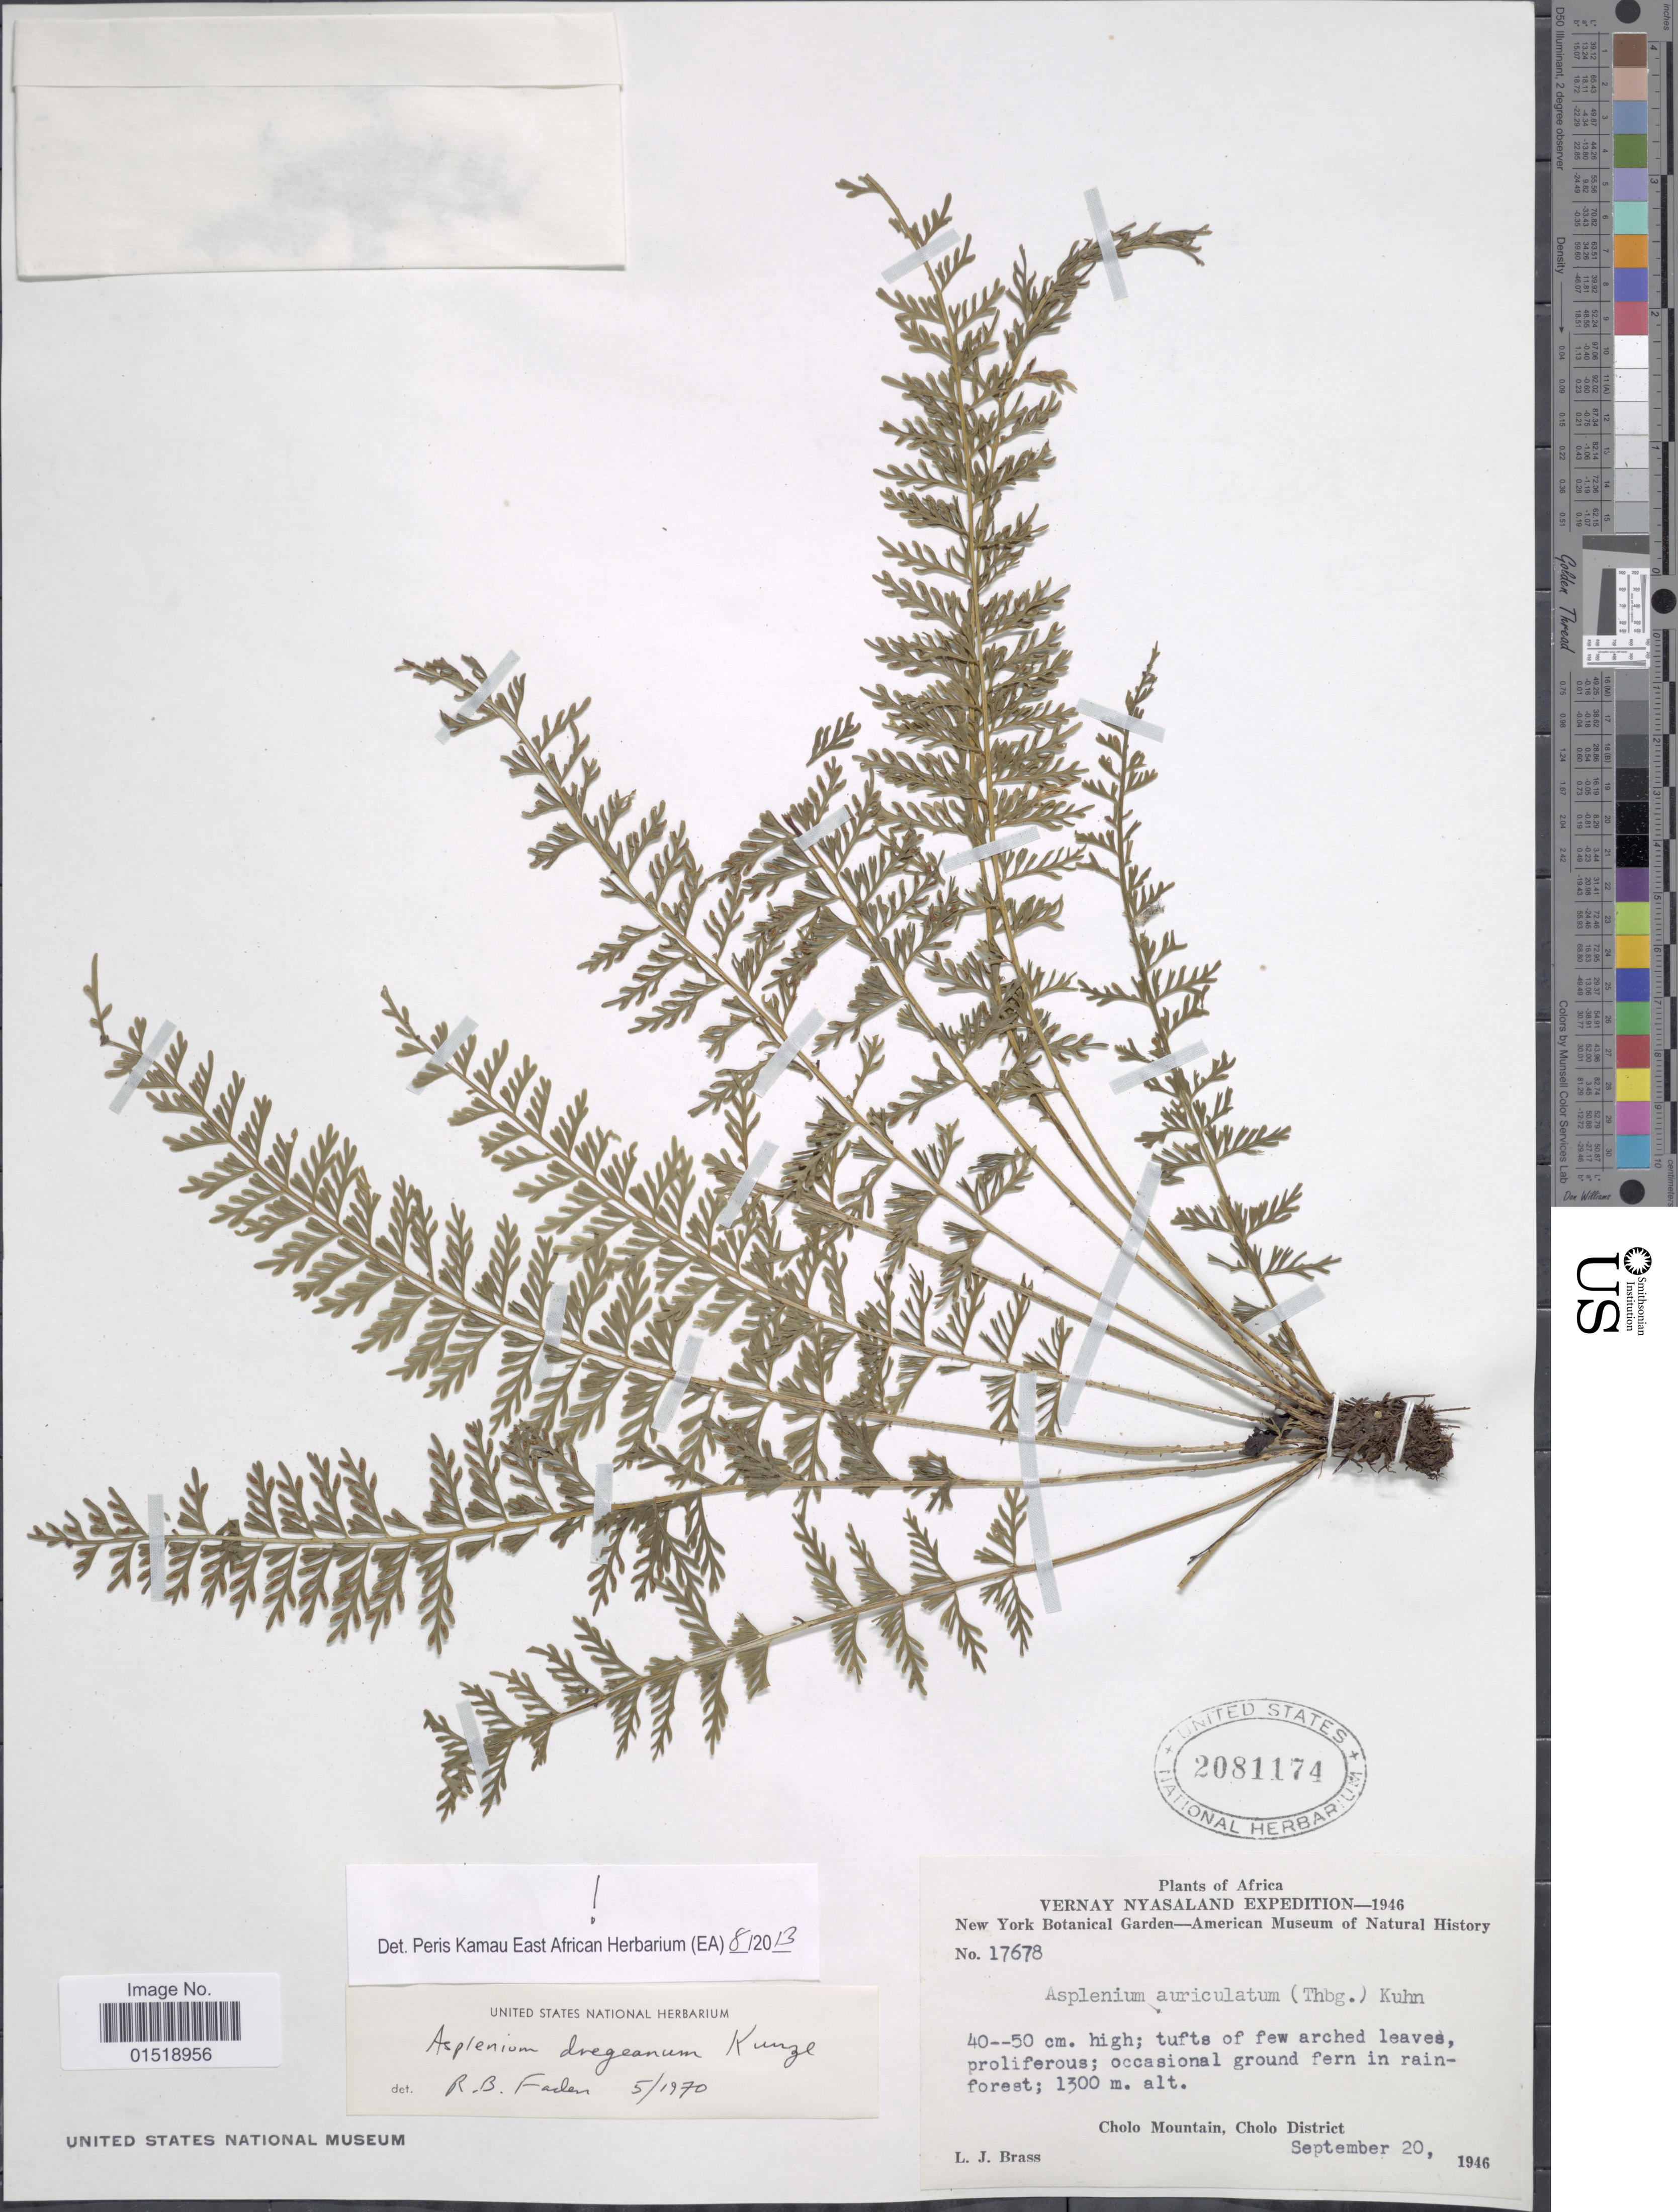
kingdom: Plantae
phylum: Tracheophyta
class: Polypodiopsida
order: Polypodiales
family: Aspleniaceae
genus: Asplenium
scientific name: Asplenium dregeanum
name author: Kunze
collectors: L. J. Brass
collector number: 17678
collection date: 1946-09-20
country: Malawi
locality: Africa. Cholo Mountains, Cholo District.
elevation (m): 1300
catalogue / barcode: US 2081174